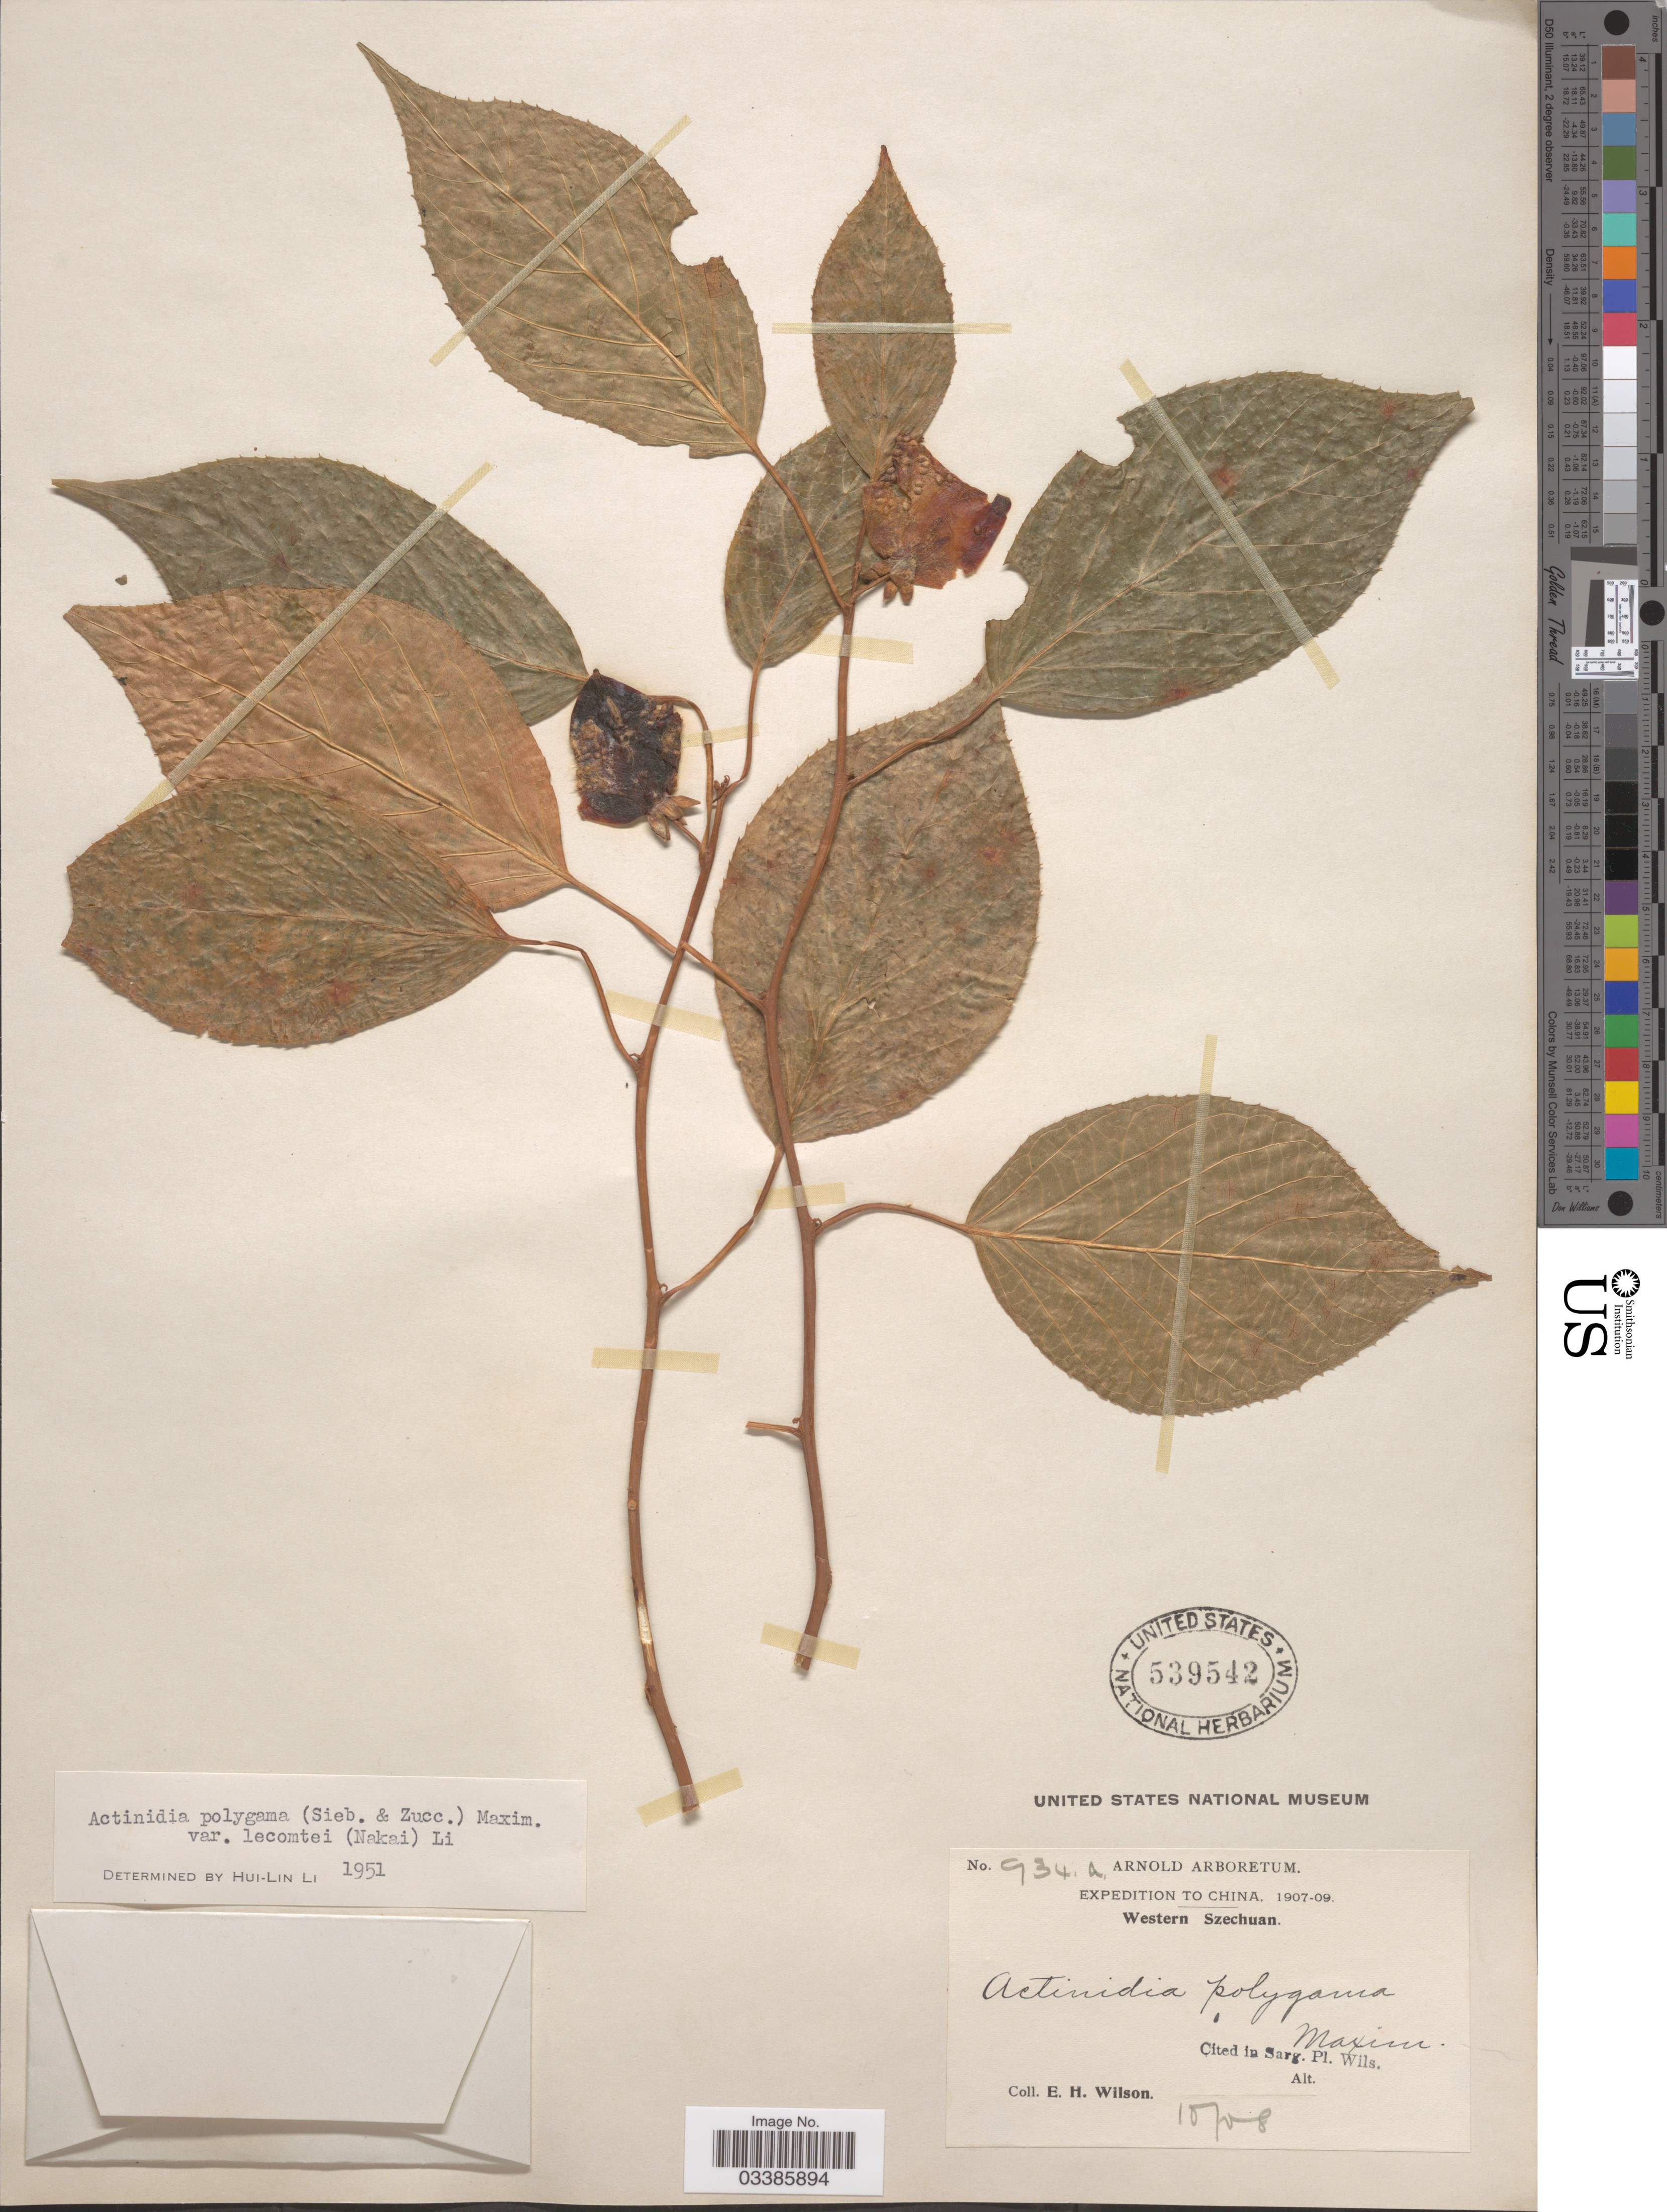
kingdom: Plantae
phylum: Tracheophyta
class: Magnoliopsida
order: Ericales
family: Actinidiaceae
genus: Actinidia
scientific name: Actinidia polygama var. lecomtei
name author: (Nakai) H.L. Li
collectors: E. Wilson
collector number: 934 a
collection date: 1908-10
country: China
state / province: Sichuan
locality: Western Szechuan.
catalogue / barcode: US 539542